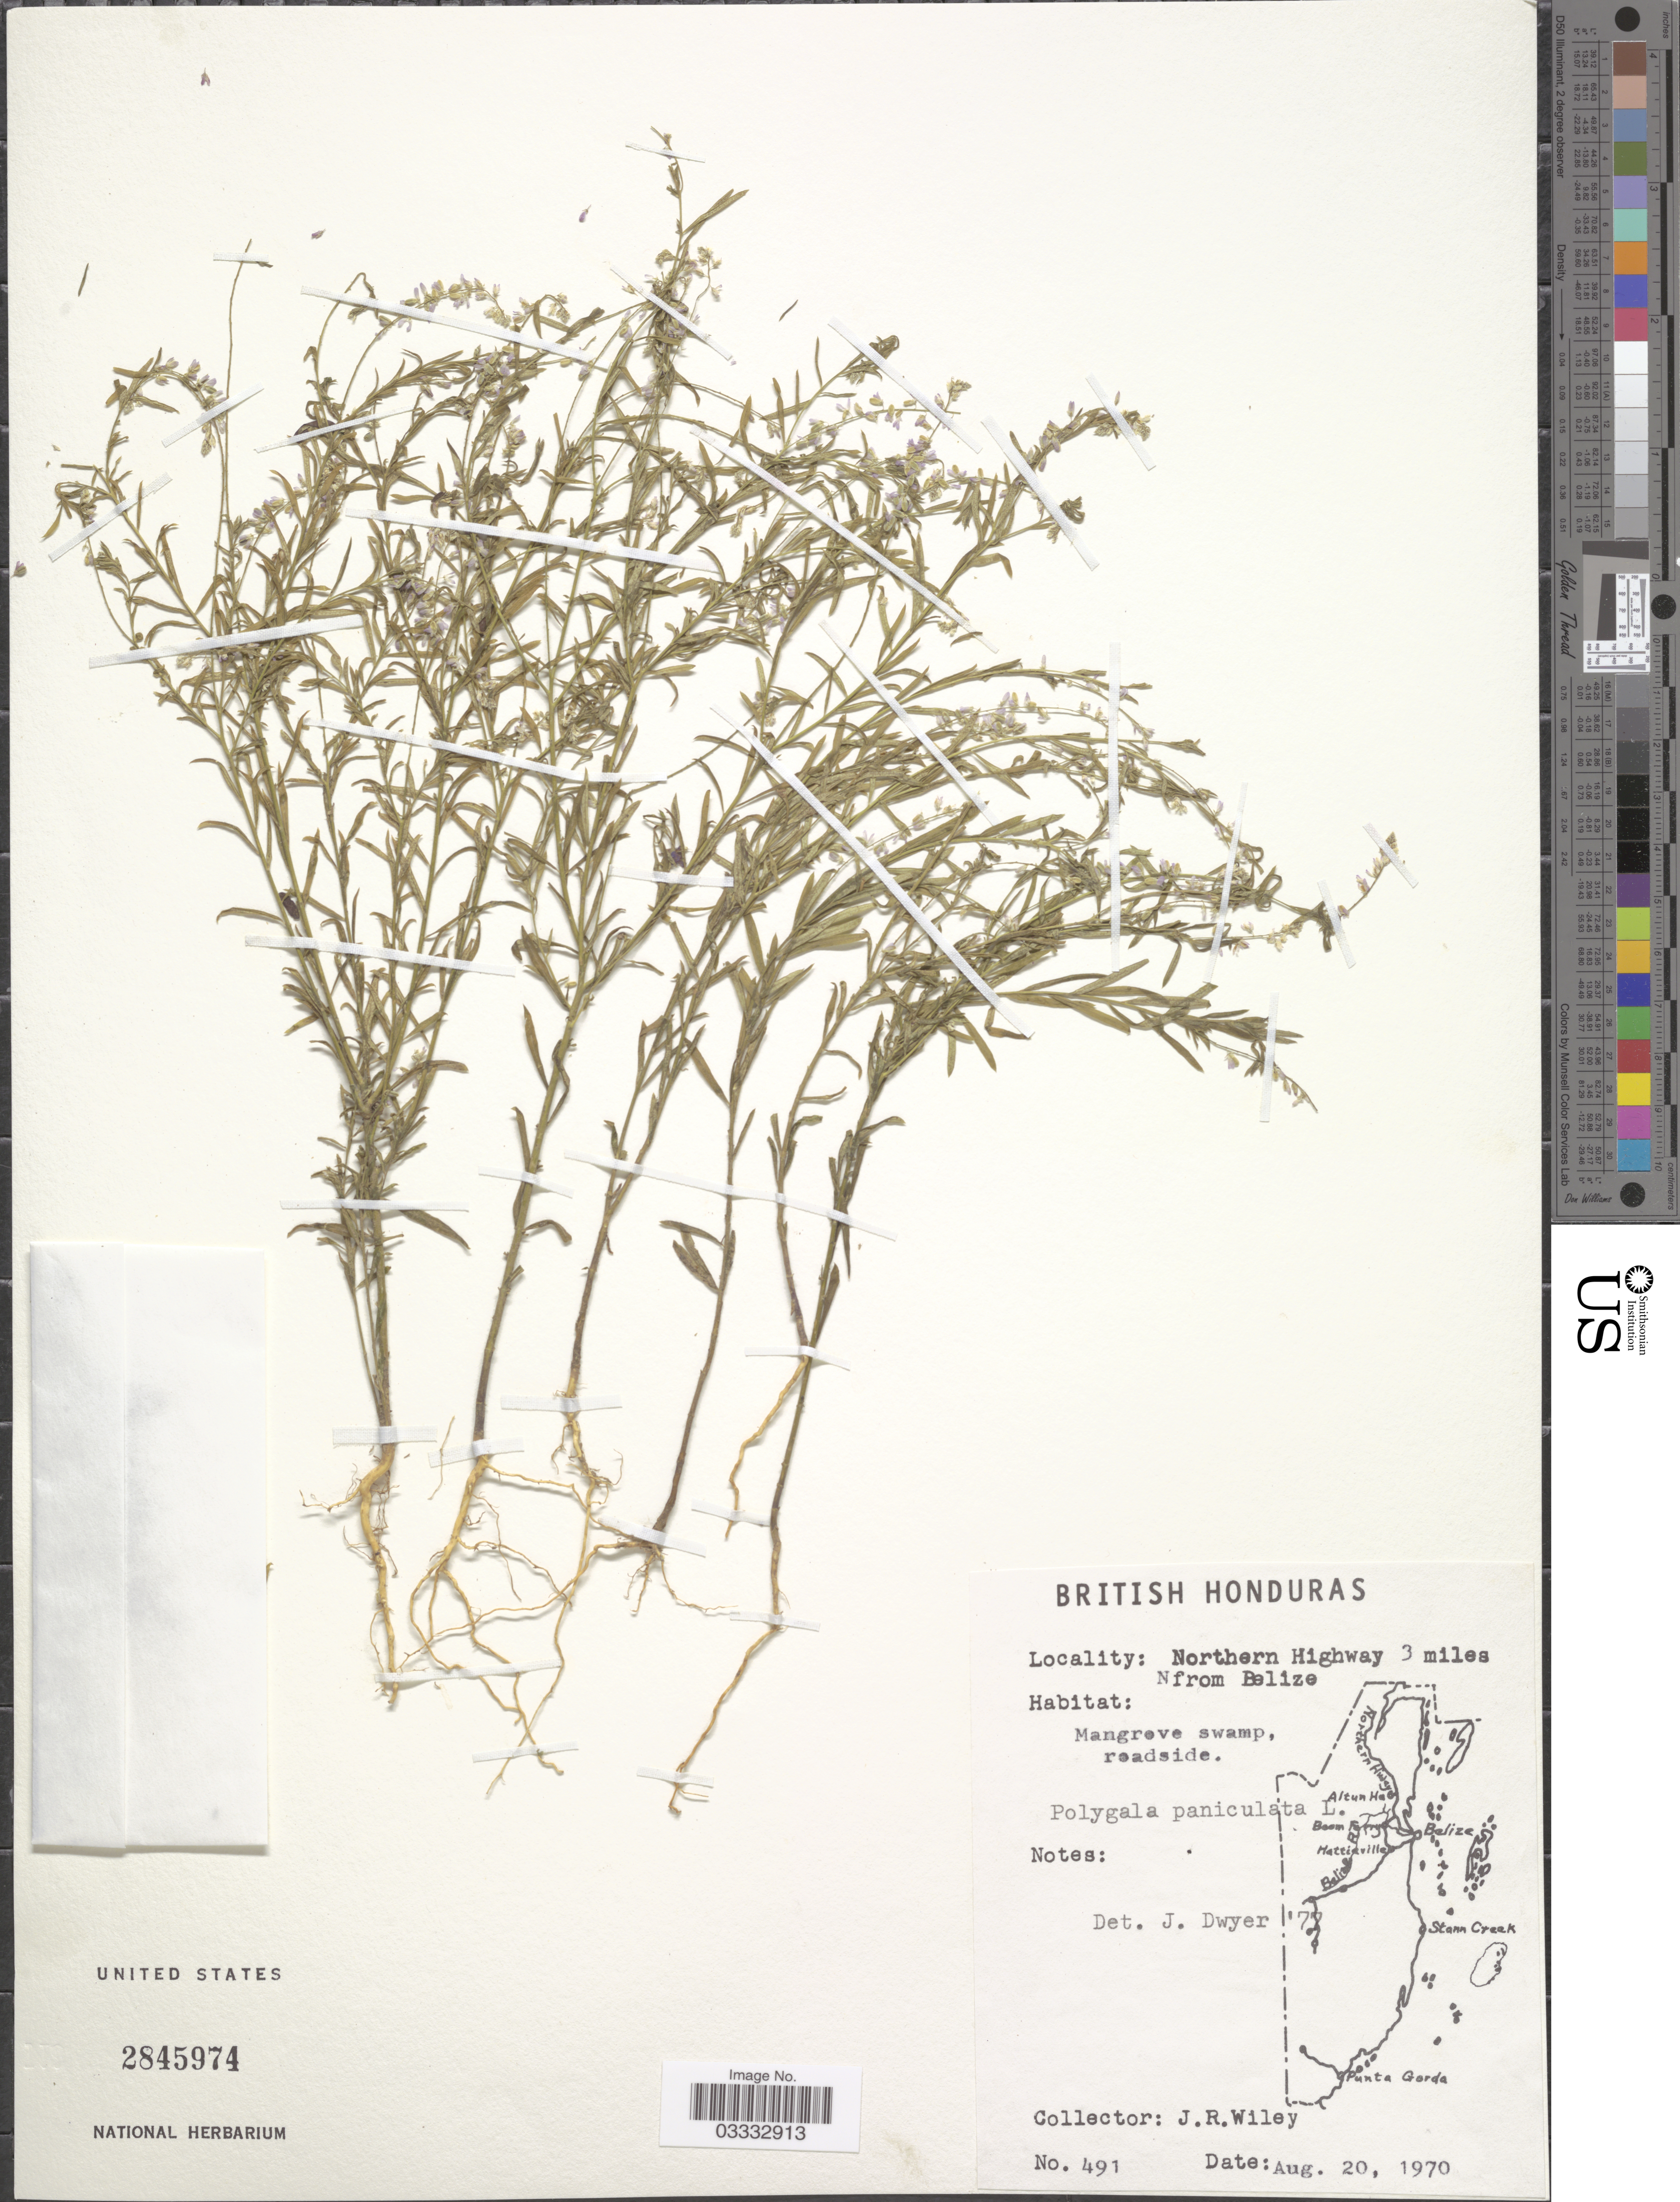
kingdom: Plantae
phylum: Tracheophyta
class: Magnoliopsida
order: Fabales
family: Polygalaceae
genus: Polygala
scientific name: Polygala paniculata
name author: L.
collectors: J. Wiley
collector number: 491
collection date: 1970-08-20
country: Belize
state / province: Belize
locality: British Honduras. Northern Highway 3 miles N from Belize.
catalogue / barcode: US 2845974